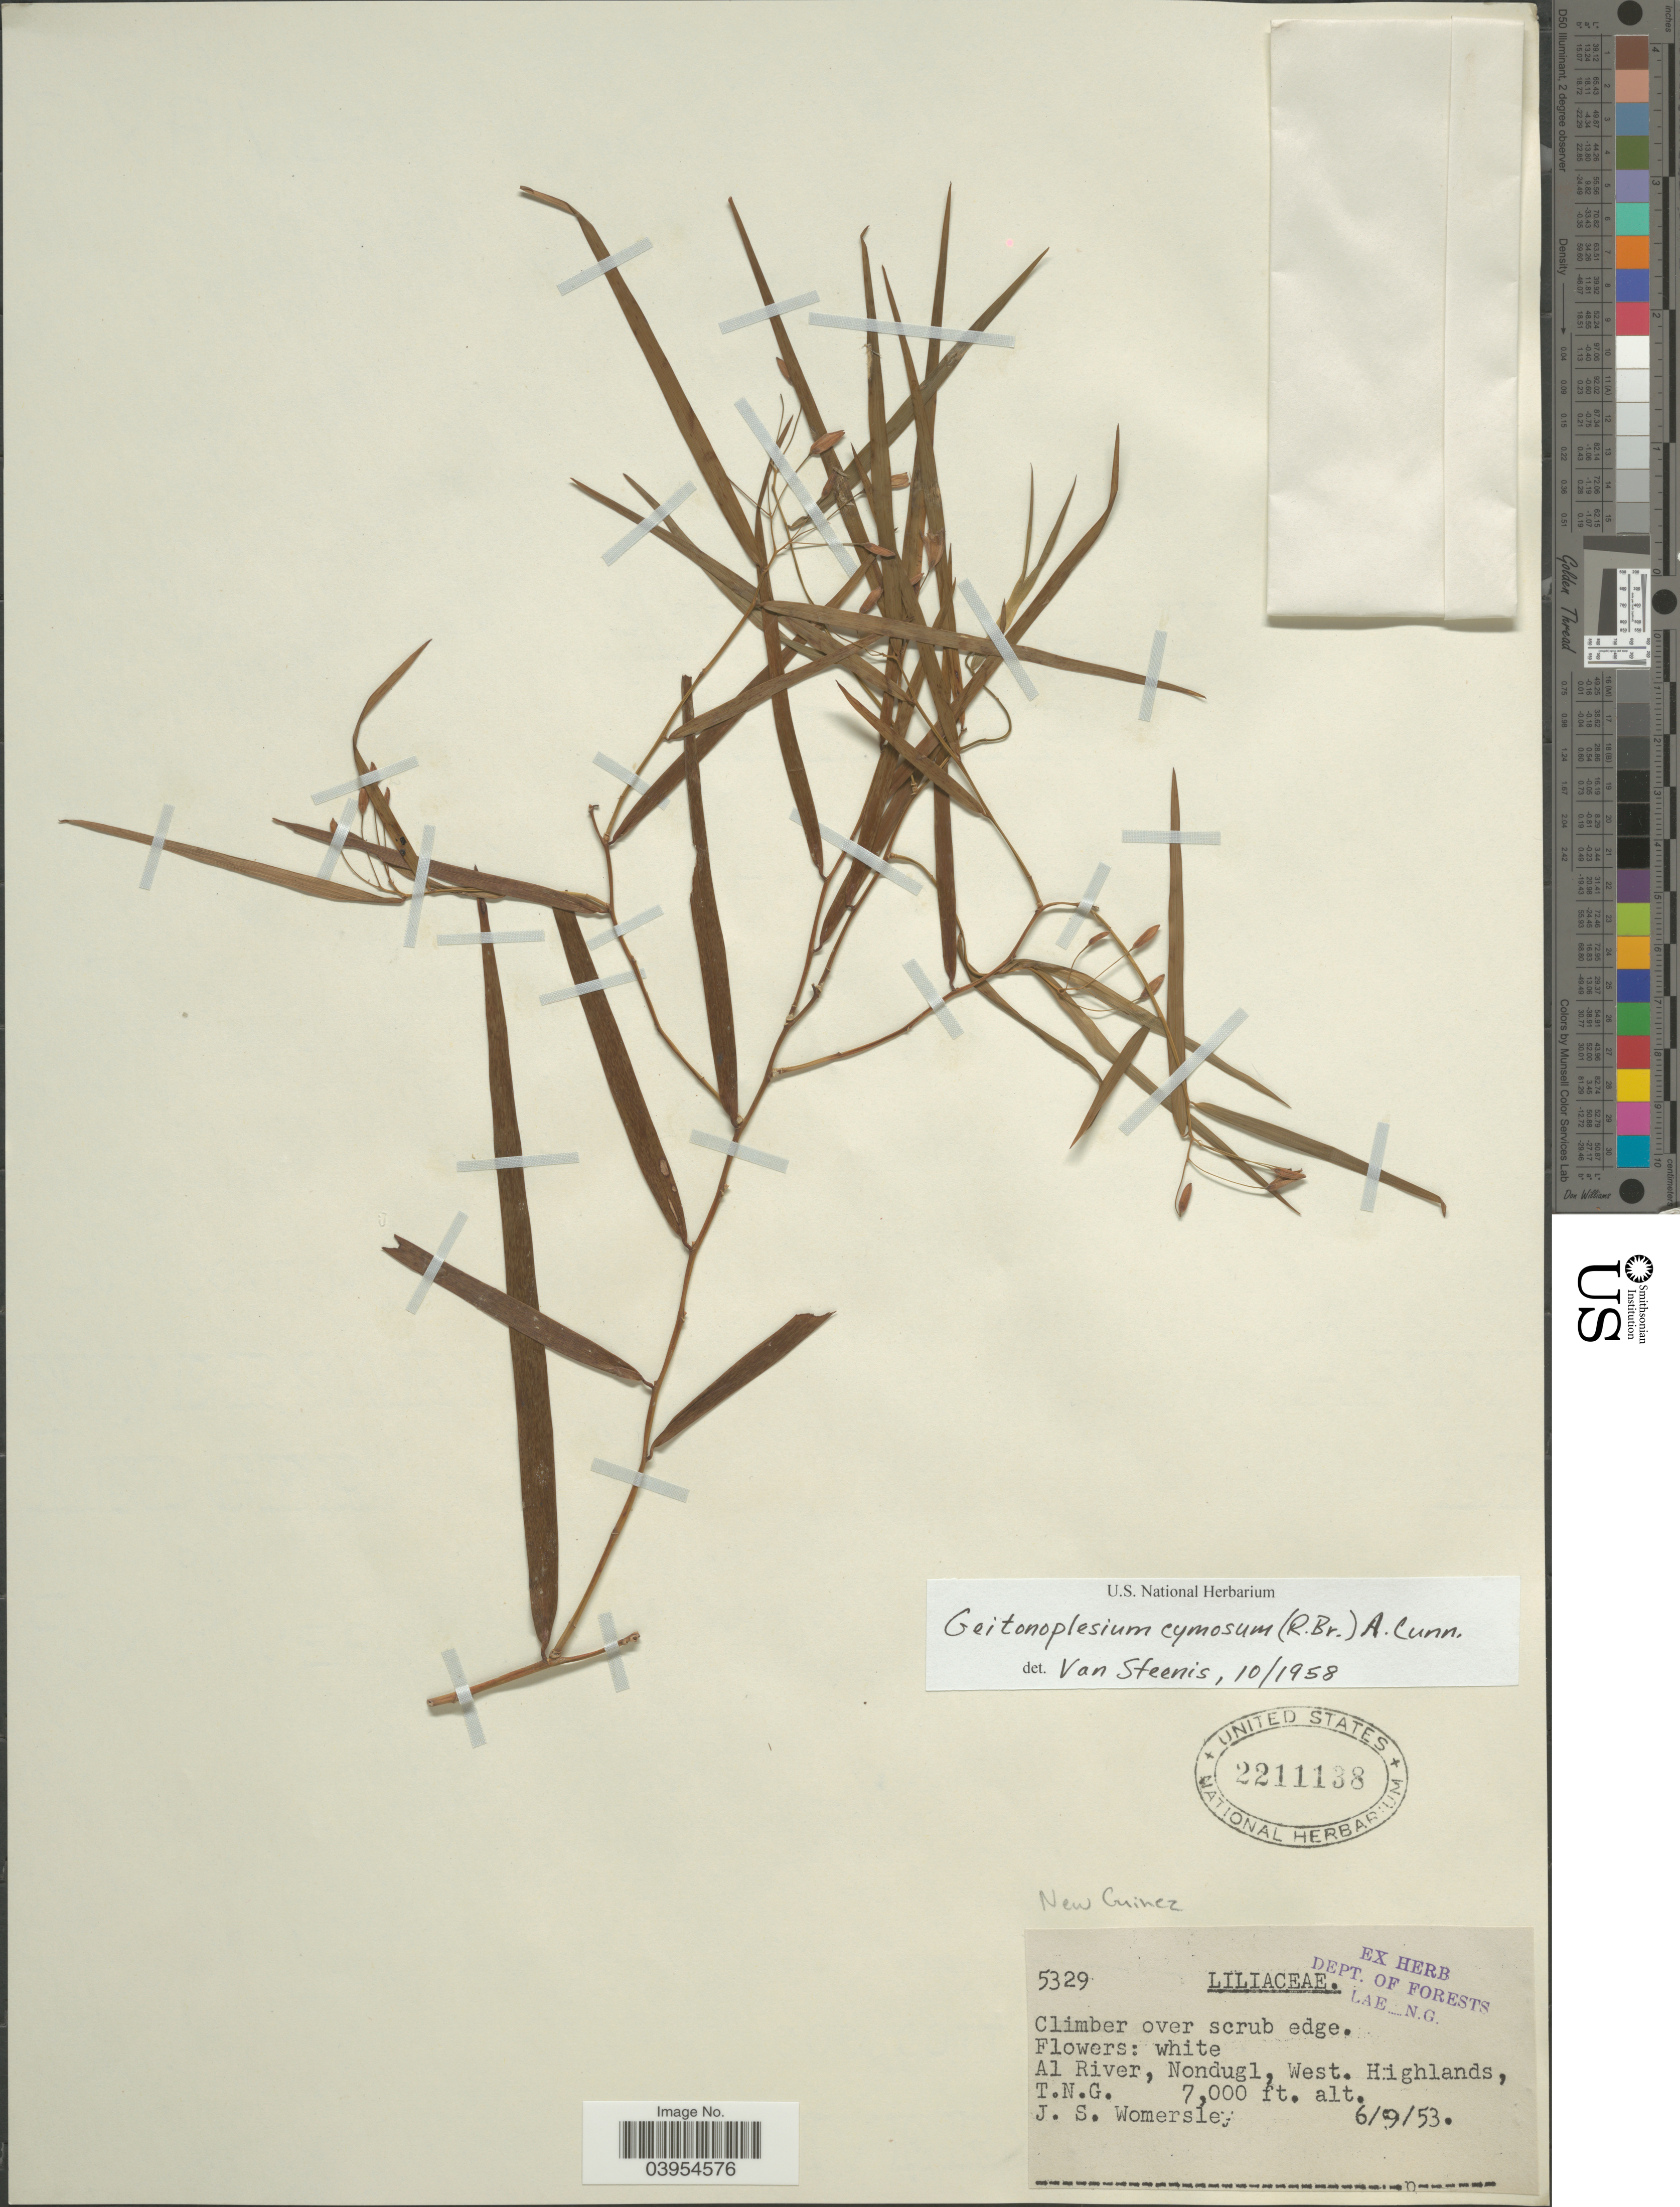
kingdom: Plantae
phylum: Tracheophyta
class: Liliopsida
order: Asparagales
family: Asphodelaceae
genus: Geitonoplesium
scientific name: Geitonoplesium cymosum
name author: (R. Br.) A. Cunn. ex Hook.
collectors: J. S. Womersley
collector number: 5329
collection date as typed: Transcribed d/m/y: 6/9/53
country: Papua New Guinea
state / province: Western Highlands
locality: New Guinez. Al River, Nondugl, West. Highlands, T.N.G.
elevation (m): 2134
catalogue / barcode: US 2211138